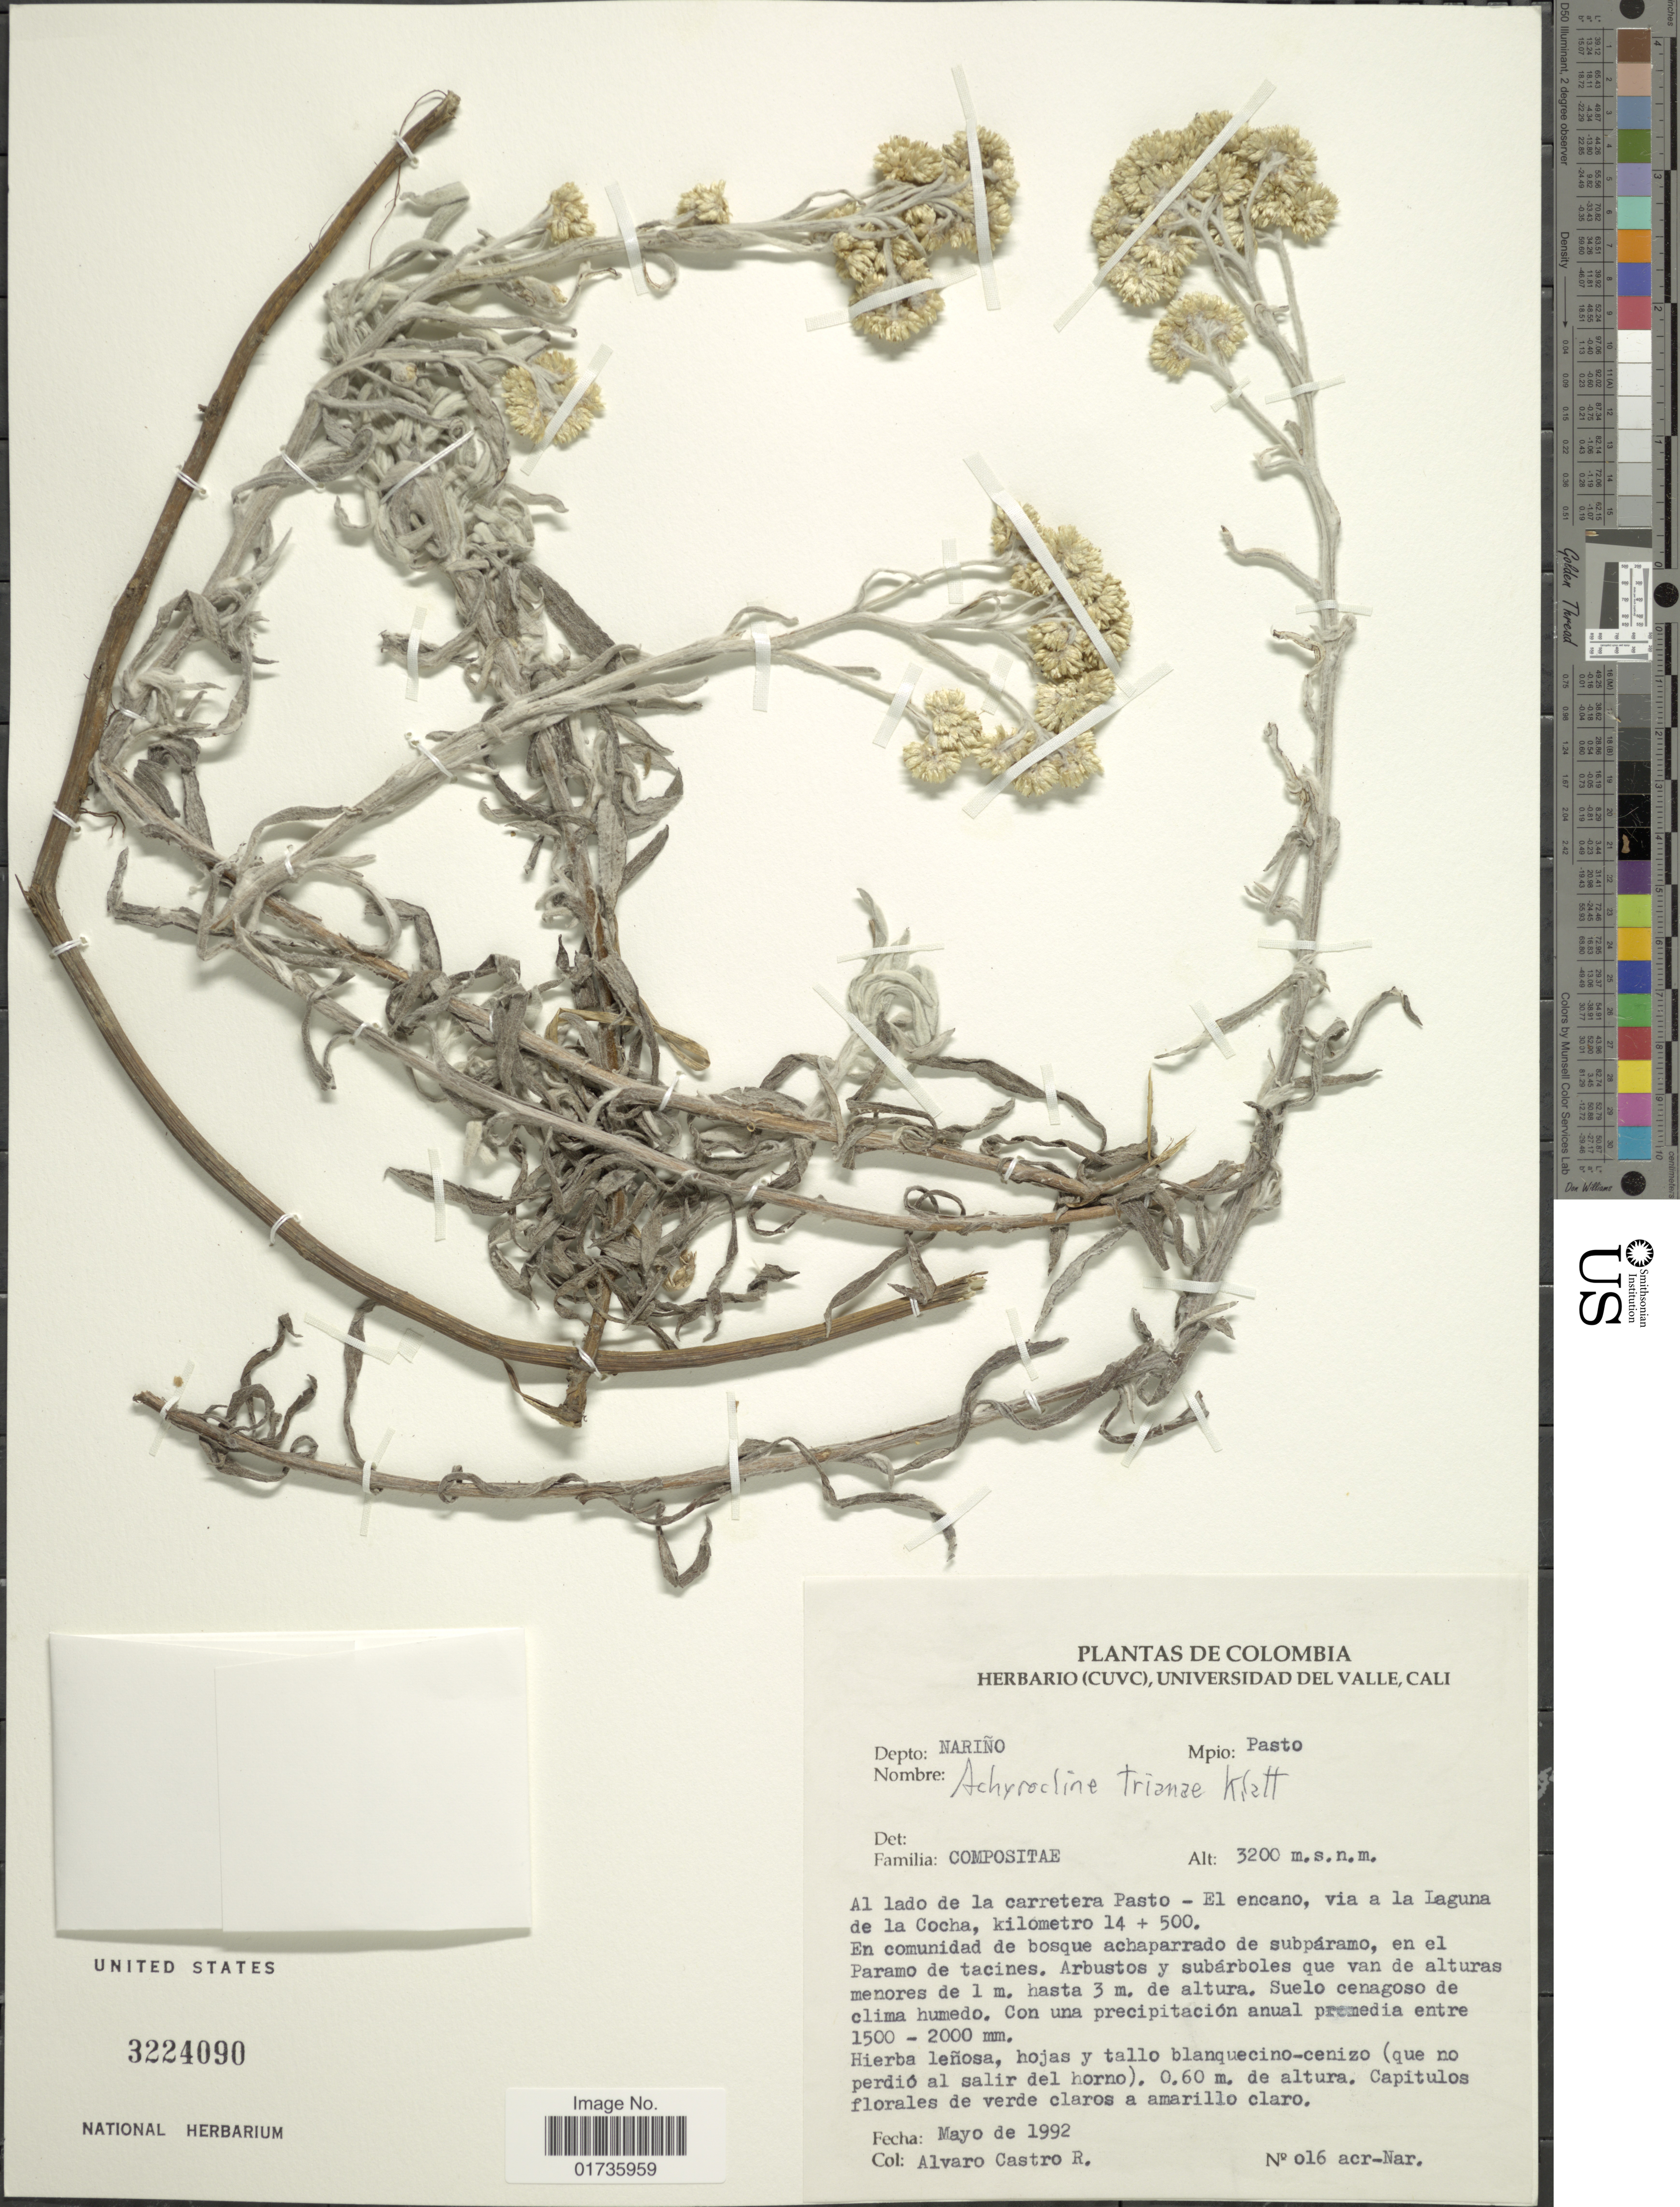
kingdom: Plantae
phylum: Tracheophyta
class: Magnoliopsida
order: Asterales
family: Asteraceae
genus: Achyrocline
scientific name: Achyrocline trianae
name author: Klatt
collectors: A. Castro R.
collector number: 016 acr-Nar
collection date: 1992-05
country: Colombia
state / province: Nariño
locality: Depto: Nariño, Mpio: Pasto, Al lado de la carretera Pasto - El encano, via a la Laguna de la Cocha, kilometro 14+500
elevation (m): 3200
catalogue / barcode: US 3224090